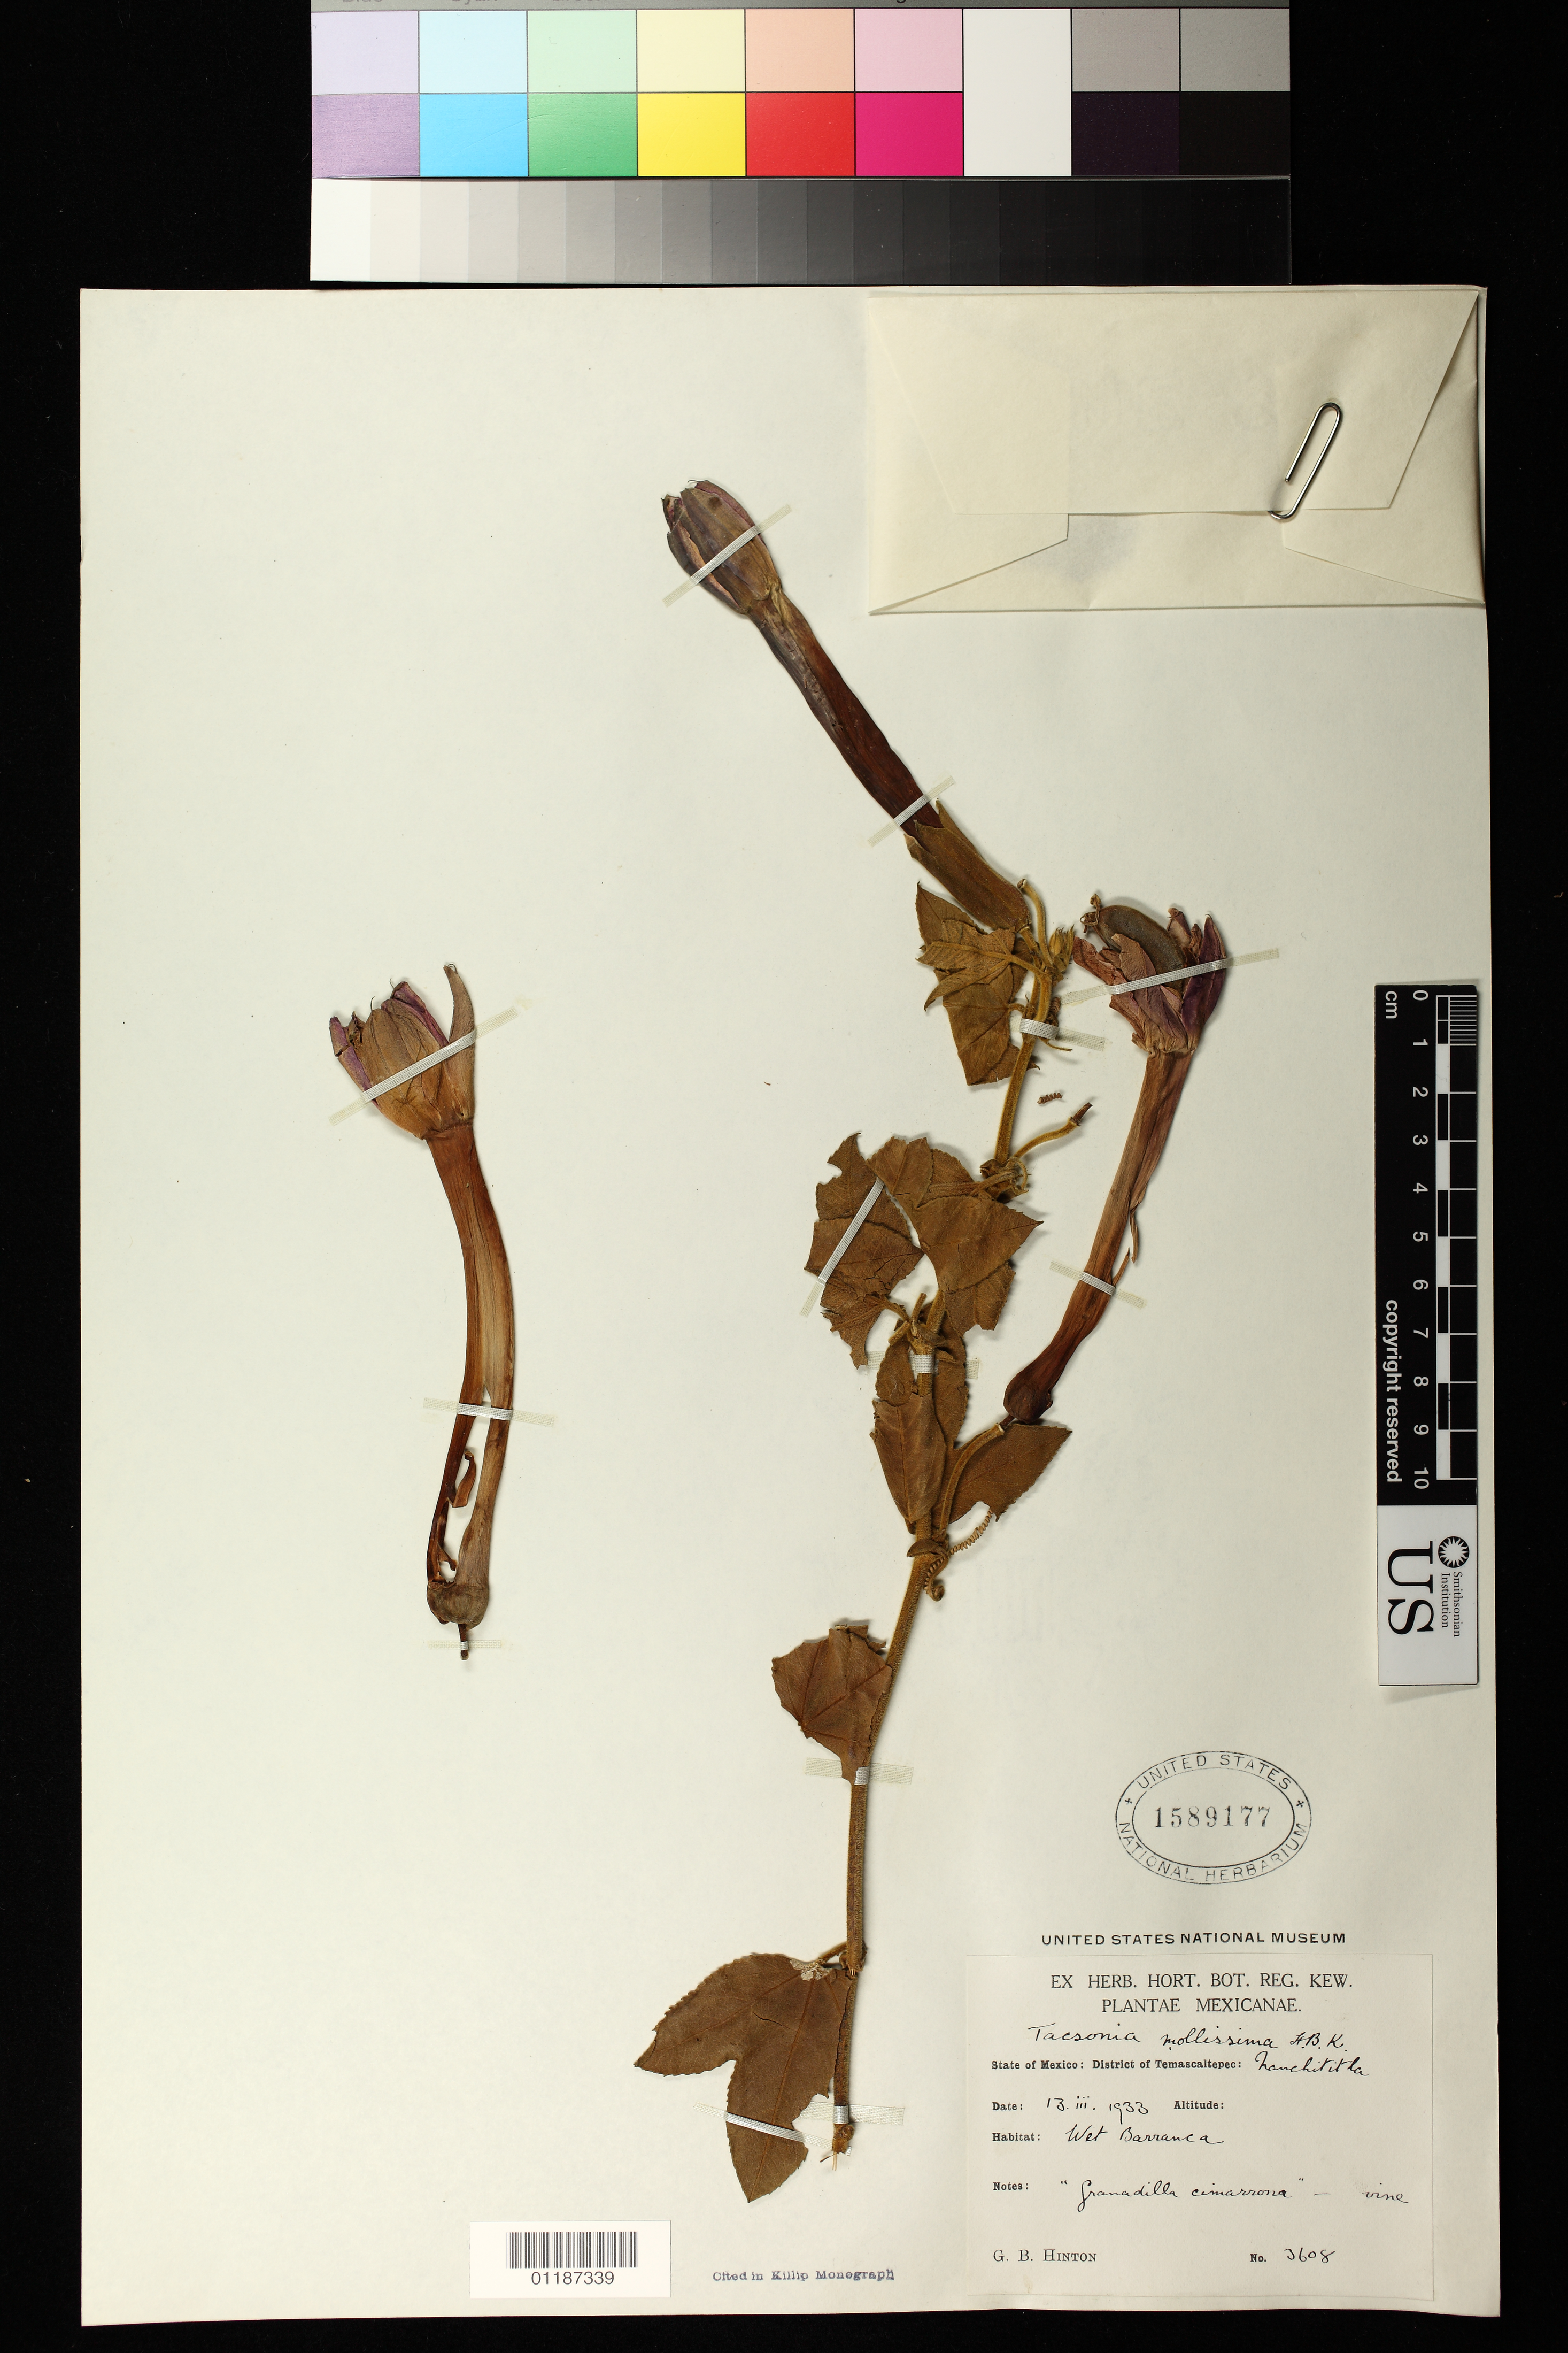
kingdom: Plantae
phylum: Tracheophyta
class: Magnoliopsida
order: Malpighiales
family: Passifloraceae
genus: Passiflora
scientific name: Passiflora mollissima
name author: (Kunth) L.H. Bailey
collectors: G. B. Hinton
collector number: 3608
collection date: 1933-03-13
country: Mexico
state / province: México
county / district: Temascaltepec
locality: Nanchititha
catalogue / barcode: US 1589177